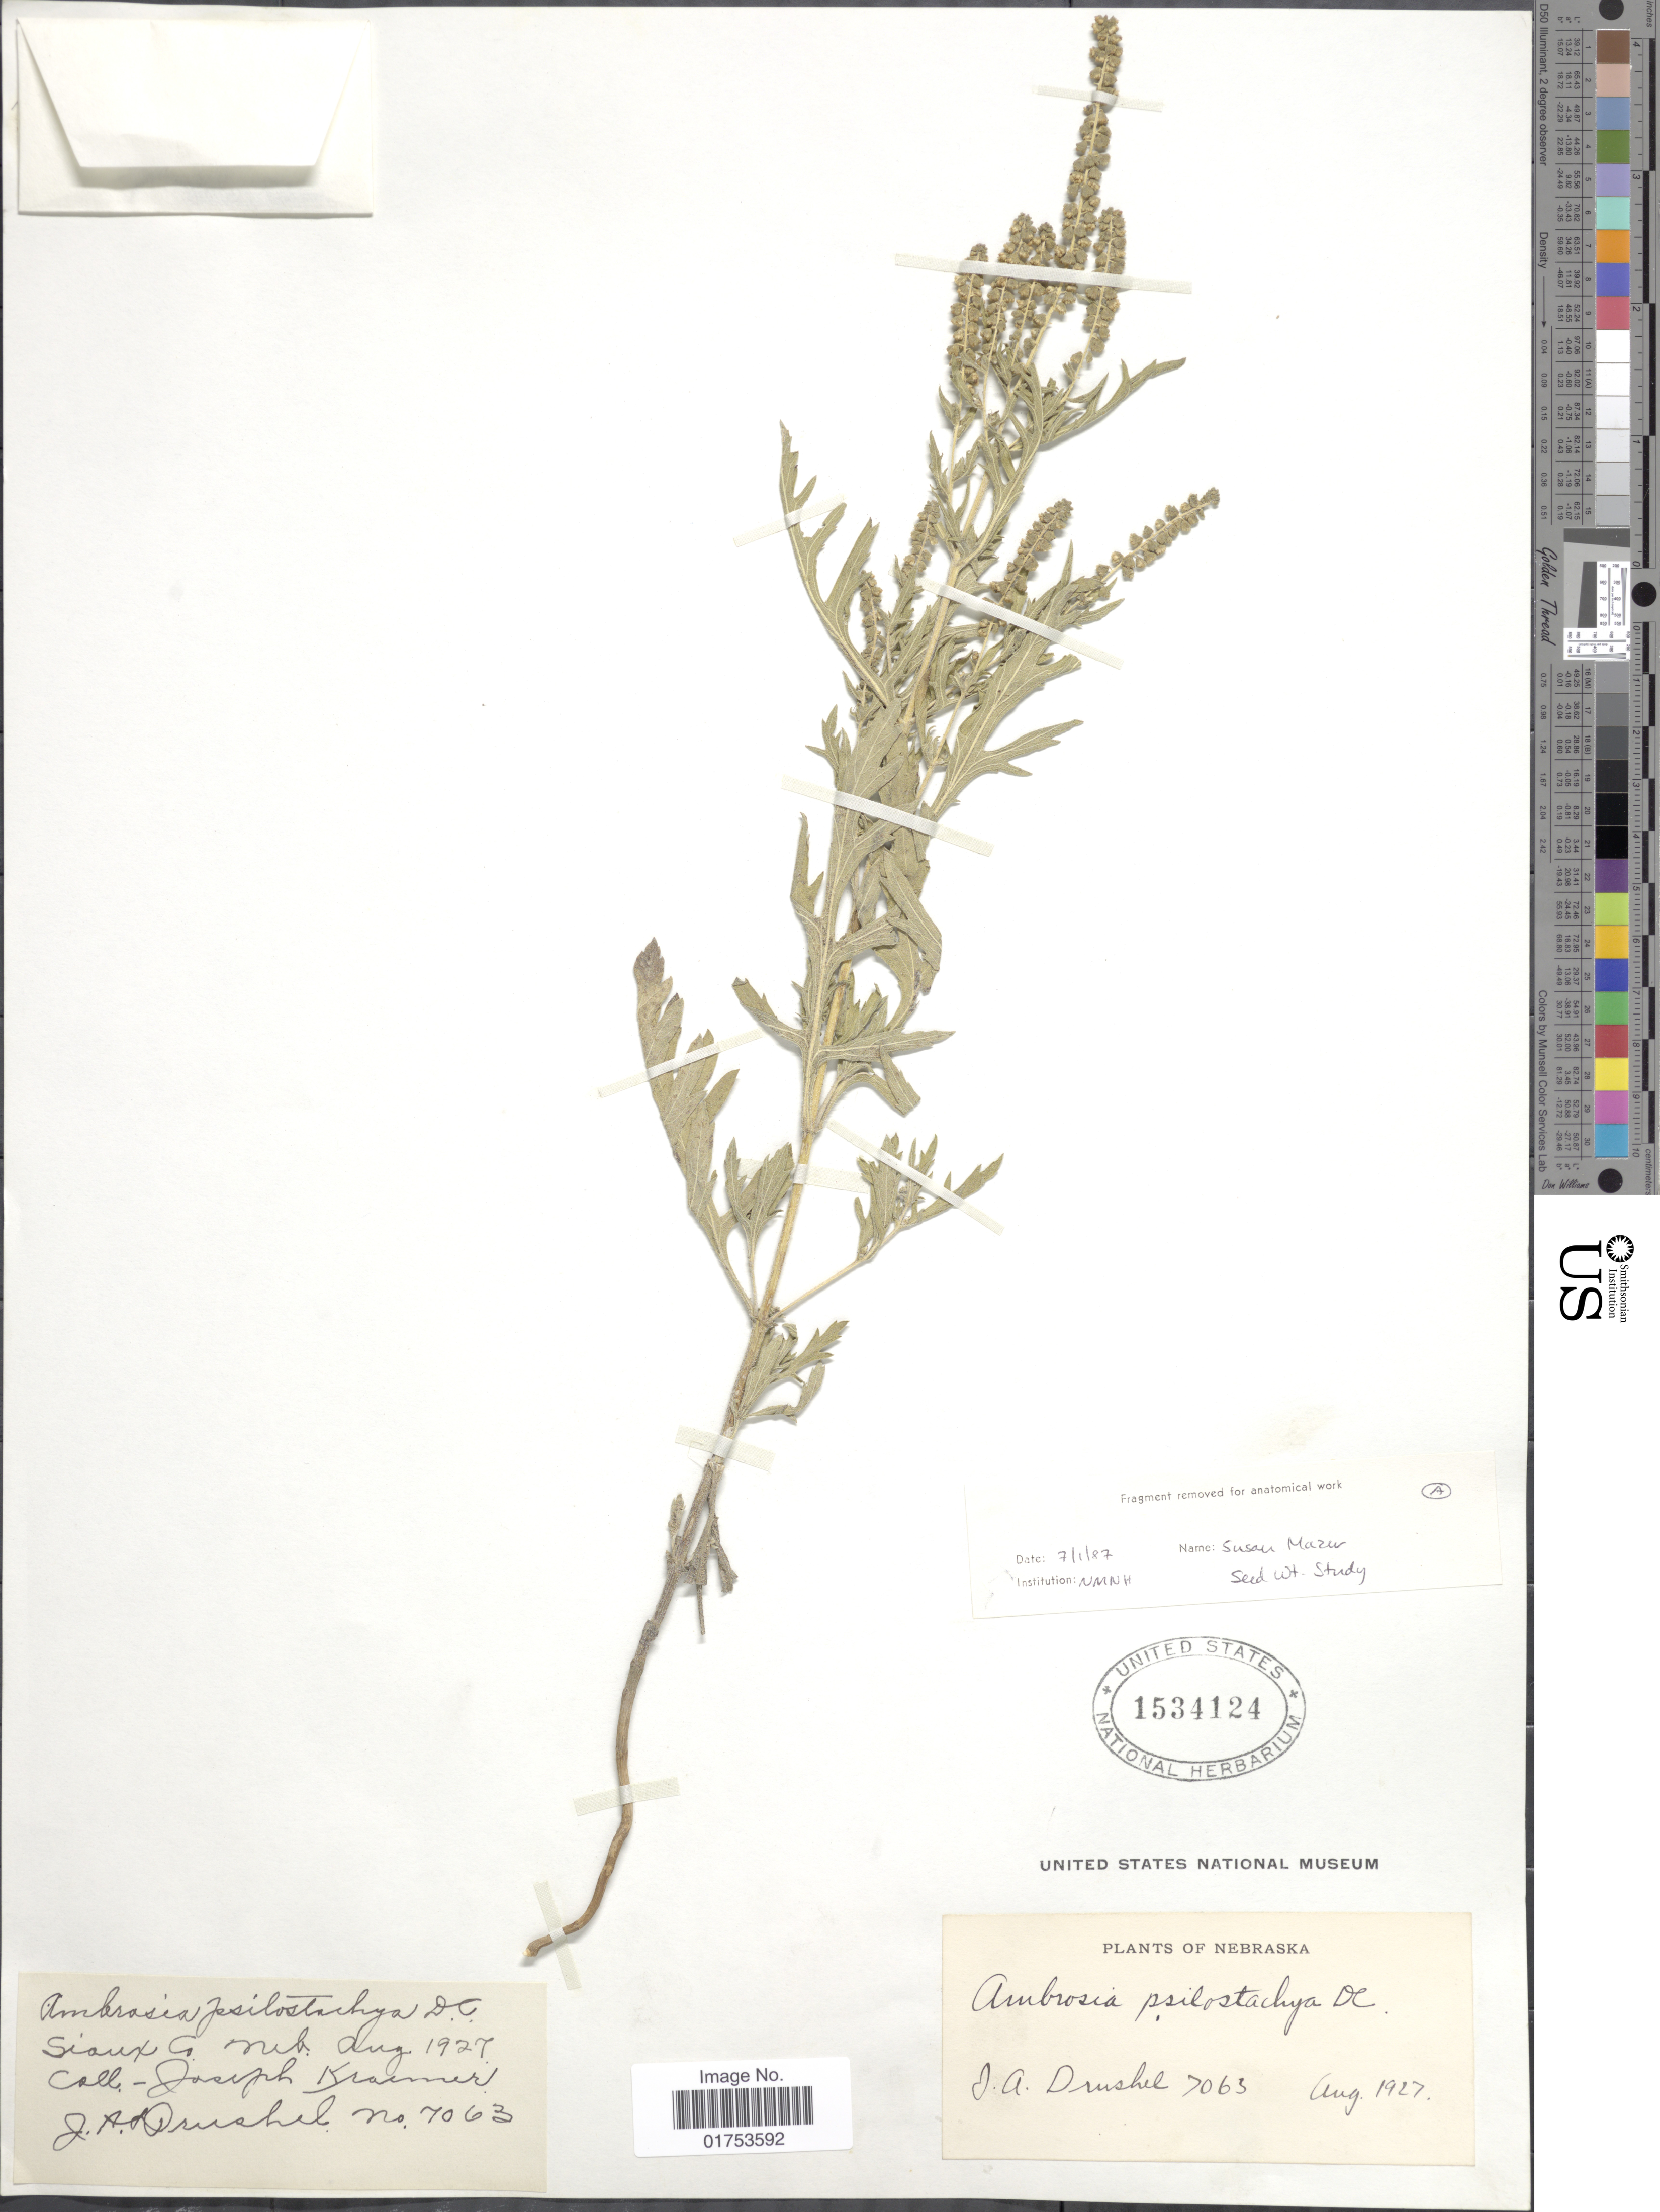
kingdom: Plantae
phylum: Tracheophyta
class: Magnoliopsida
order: Asterales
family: Asteraceae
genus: Ambrosia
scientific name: Ambrosia psilostachya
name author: DC.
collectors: J. A. Drushel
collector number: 7063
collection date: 1927-08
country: United States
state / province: Nebraska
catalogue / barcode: US 1534124